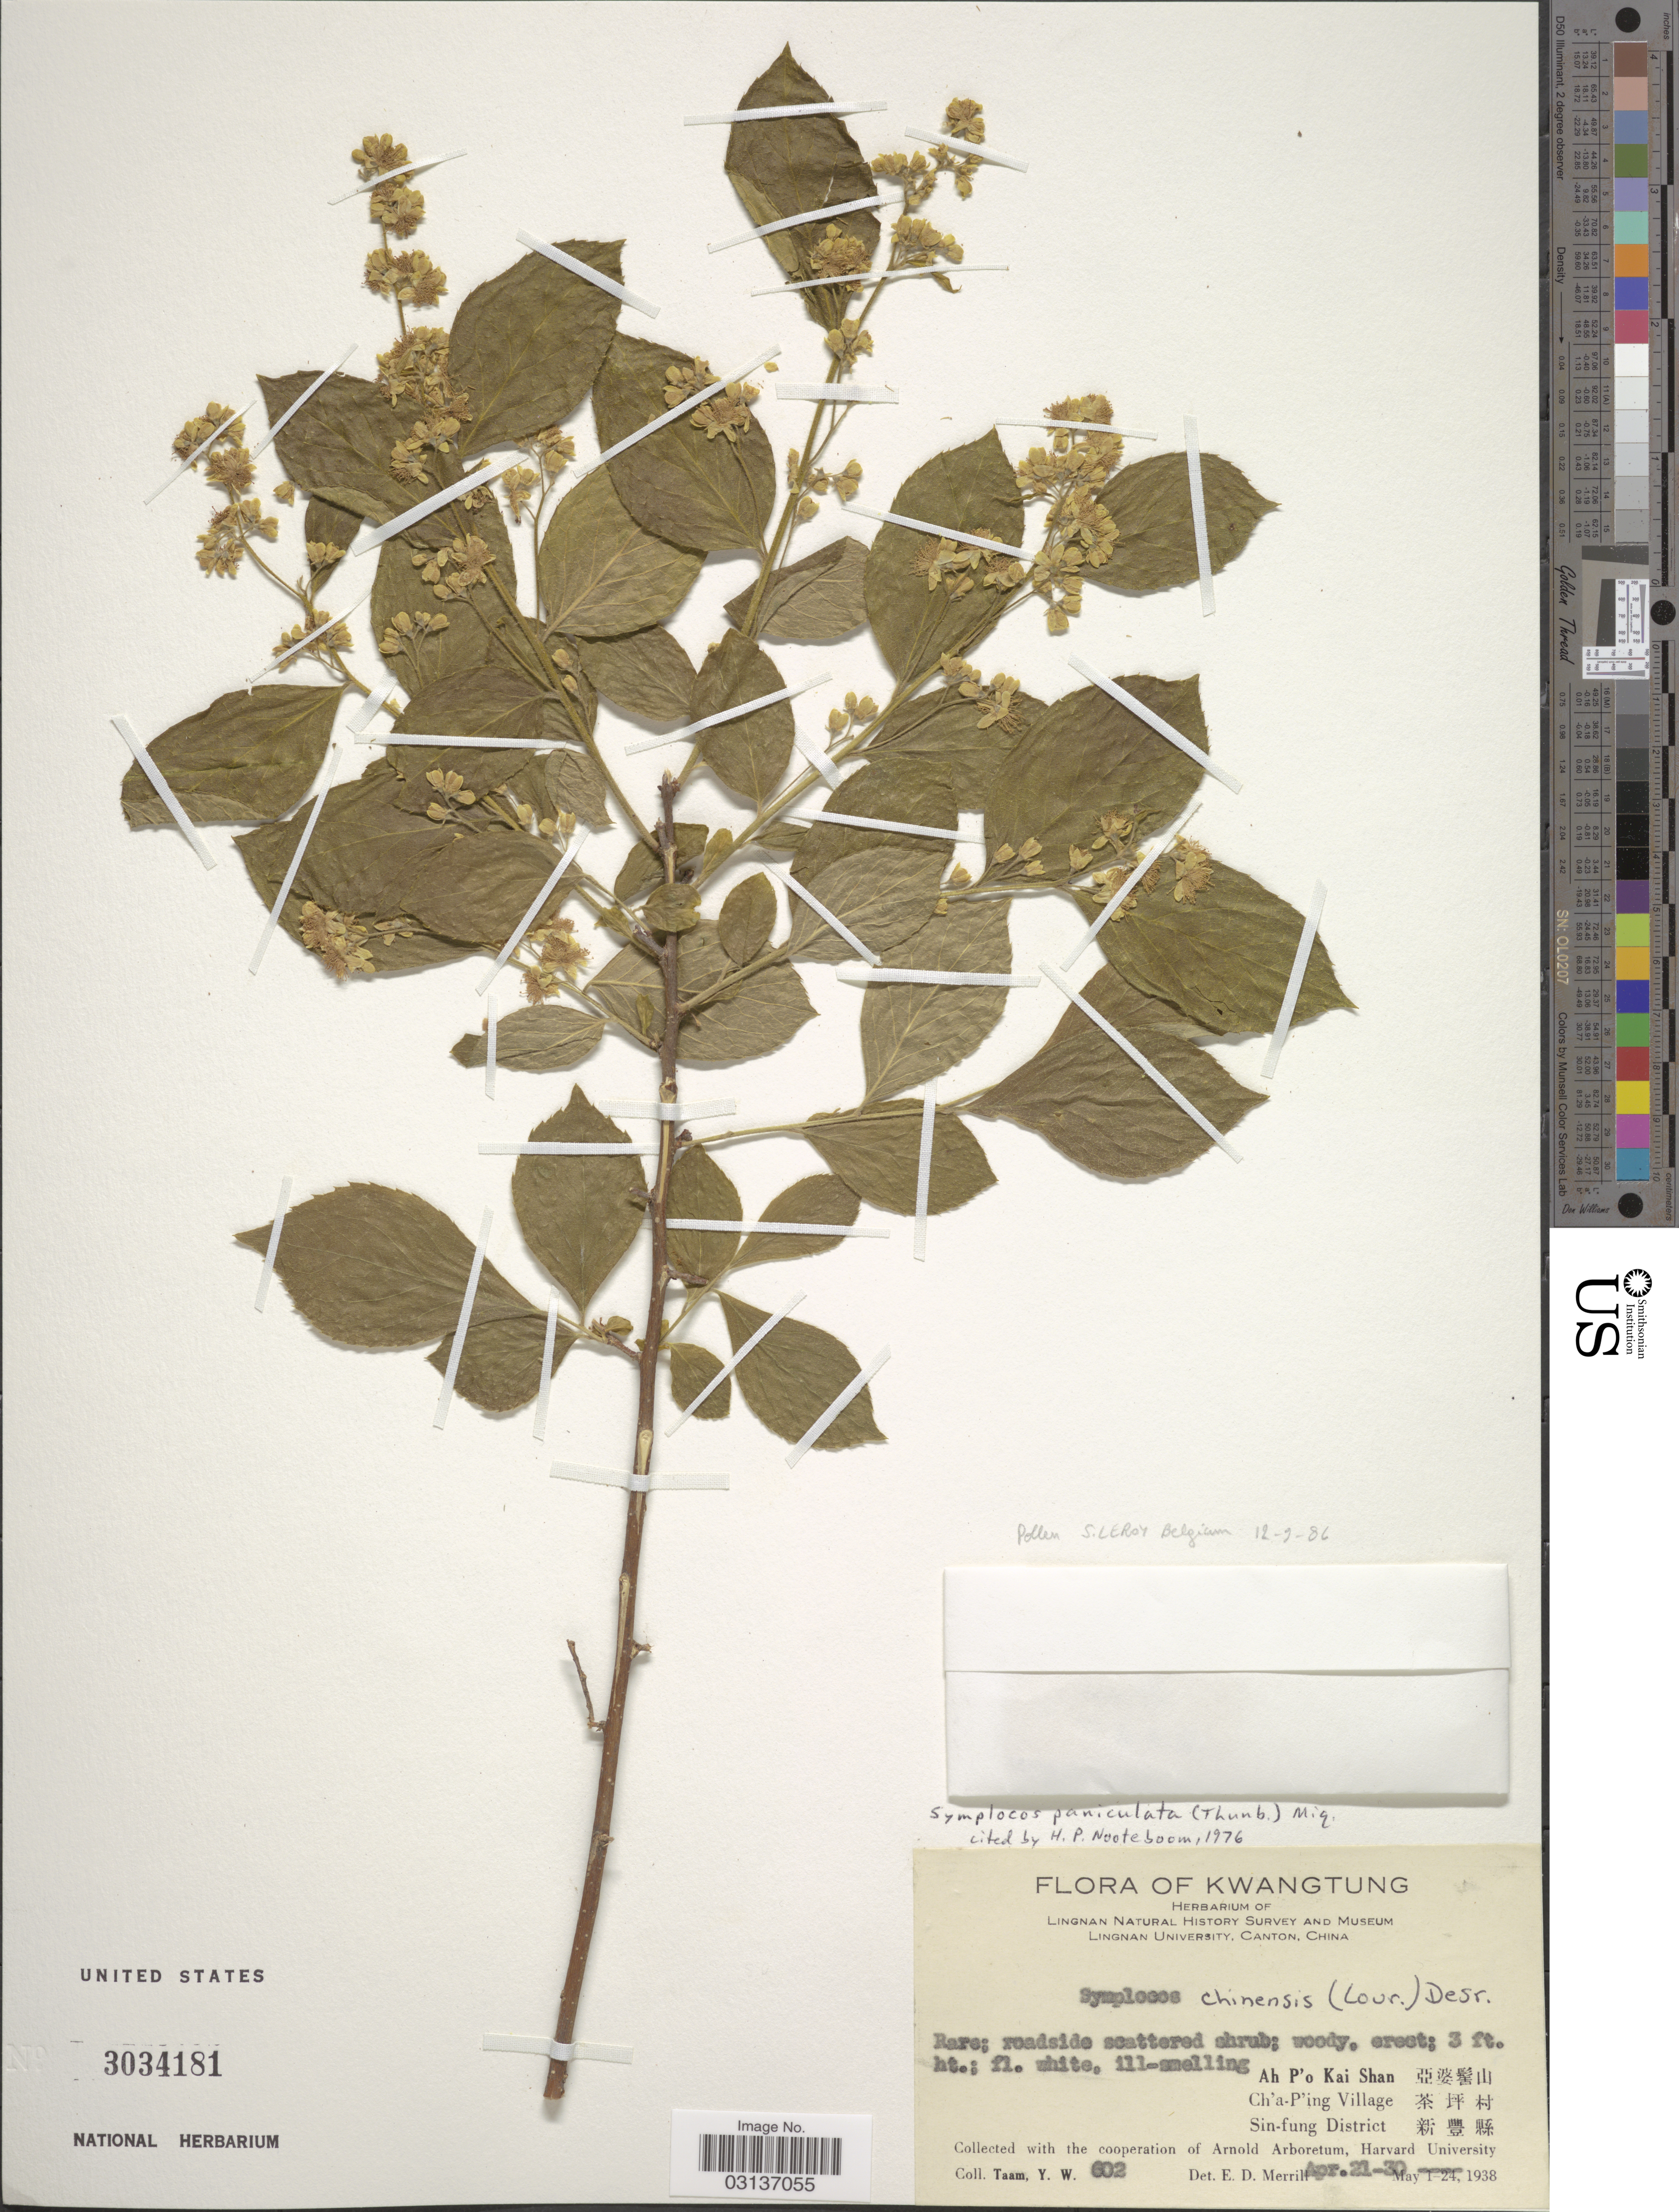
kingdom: Plantae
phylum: Tracheophyta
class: Magnoliopsida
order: Ericales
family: Symplocaceae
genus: Symplocos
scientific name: Symplocos paniculata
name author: Miq.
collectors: Y. W. Taam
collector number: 602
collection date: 1938-04-21/1938-04-30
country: China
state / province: Guangdong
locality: Kwangtung. Ah P'o Kai Shan. Ch'a-P'ing Village. Sin-fung District.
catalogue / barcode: US 3034181